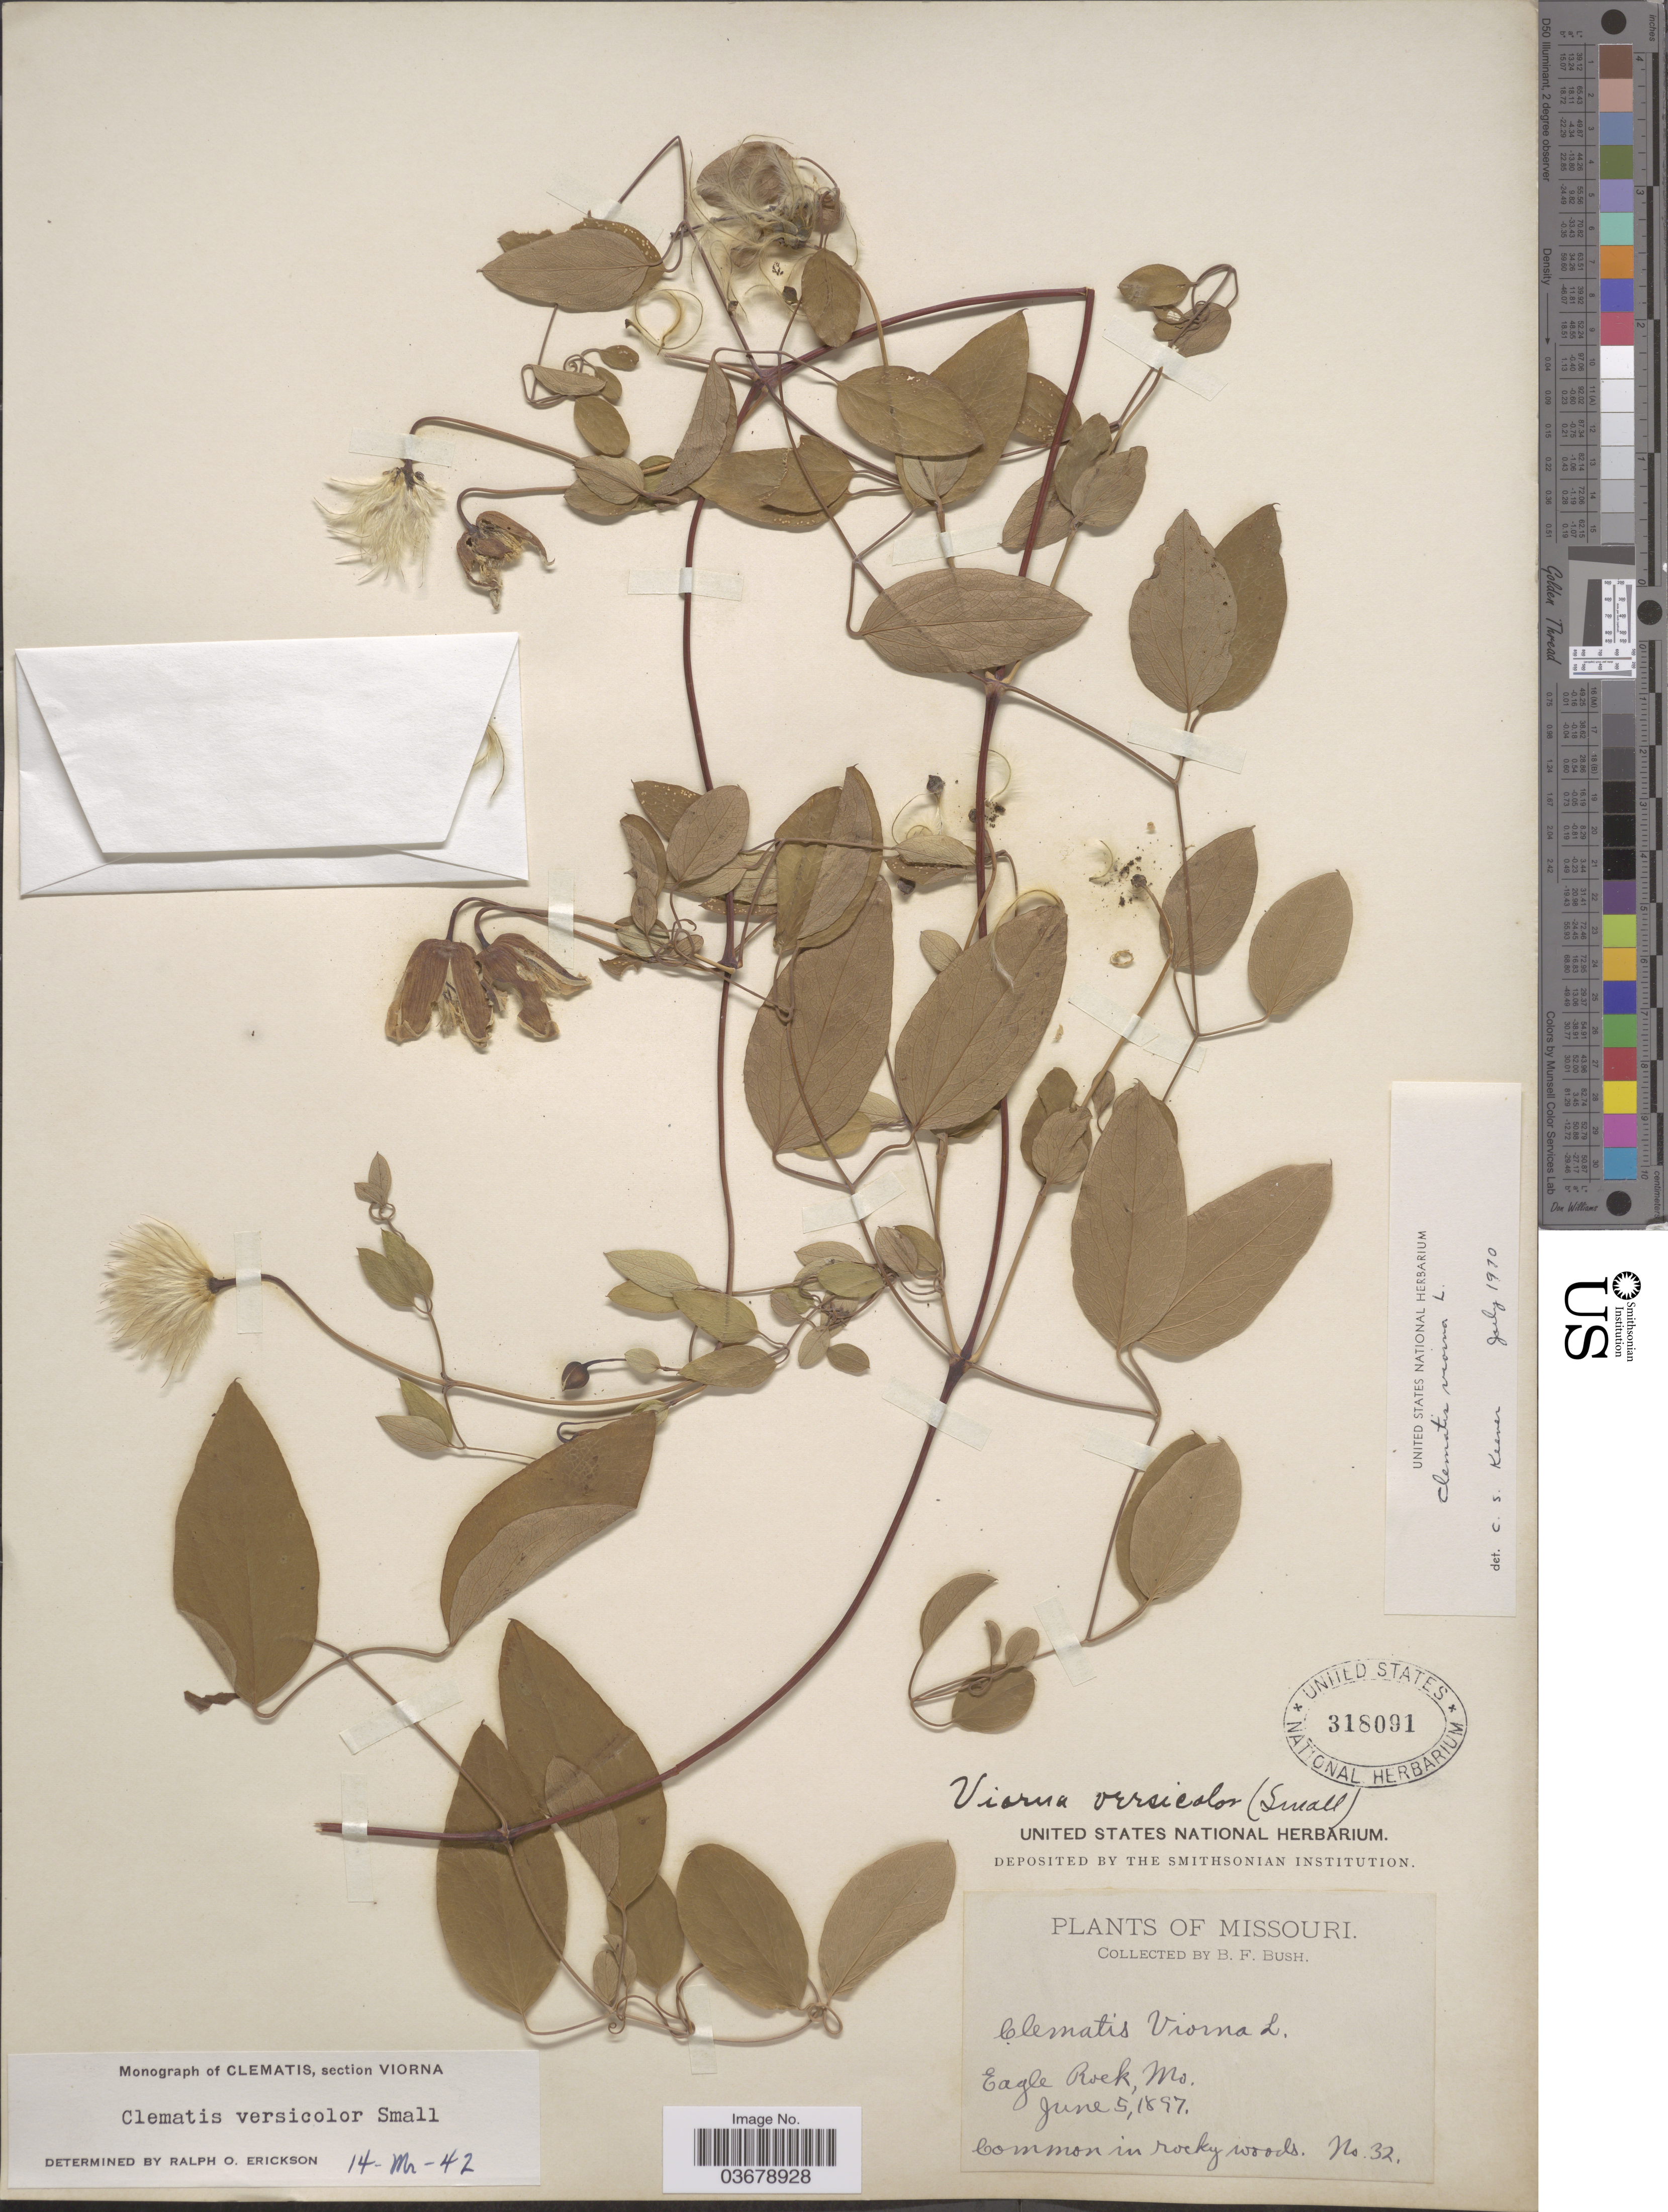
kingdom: Plantae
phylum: Tracheophyta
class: Magnoliopsida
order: Ranunculales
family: Ranunculaceae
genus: Clematis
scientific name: Clematis viorna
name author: L.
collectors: B. F. Bush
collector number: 32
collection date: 1897-06-05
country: United States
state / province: Missouri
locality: Eagle Rock.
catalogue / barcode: US 318091